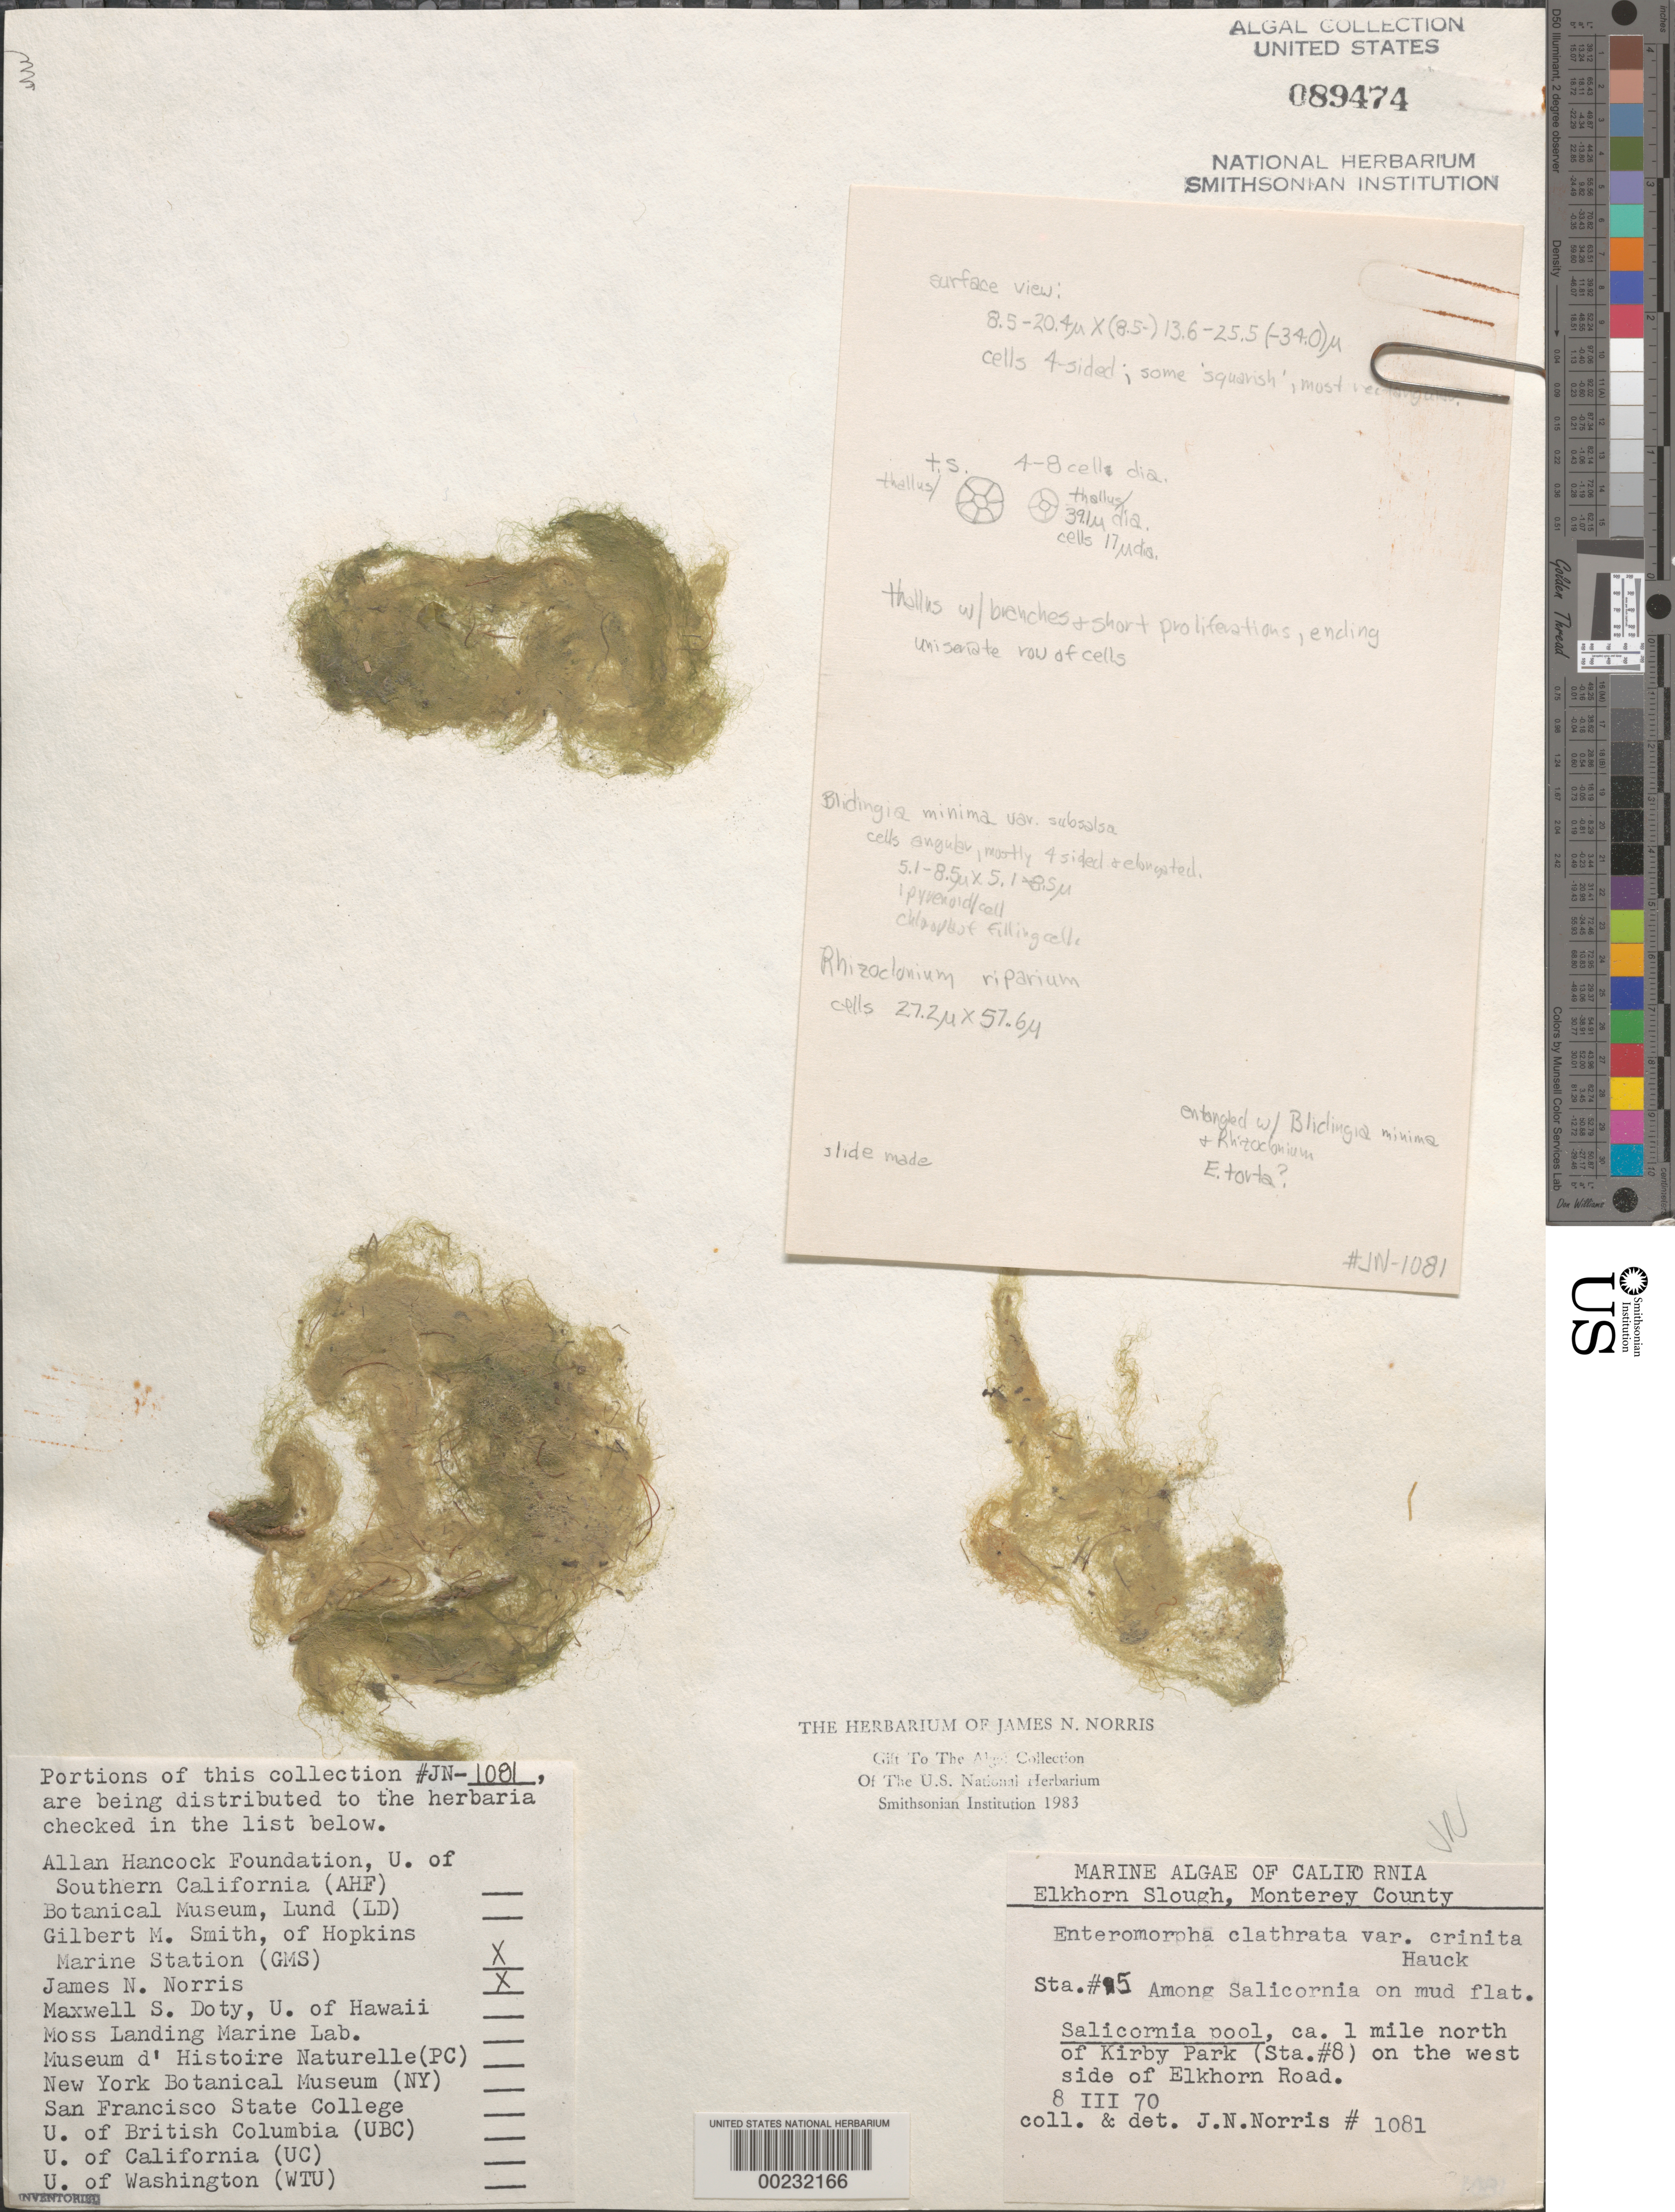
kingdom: Plantae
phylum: Chlorophyta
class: Ulvophyceae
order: Cladophorales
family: Cladophoraceae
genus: Cladophora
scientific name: Cladophora vagabunda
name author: (L.) C. Hoek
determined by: Algae name updating Project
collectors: J. N. Norris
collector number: JN-1081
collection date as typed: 08 Mar 1970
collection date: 1970-03-08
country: United States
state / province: California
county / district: Monterey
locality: Elkhorn Slough, ca. 1 mile north of Kirby Park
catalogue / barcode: US 89474